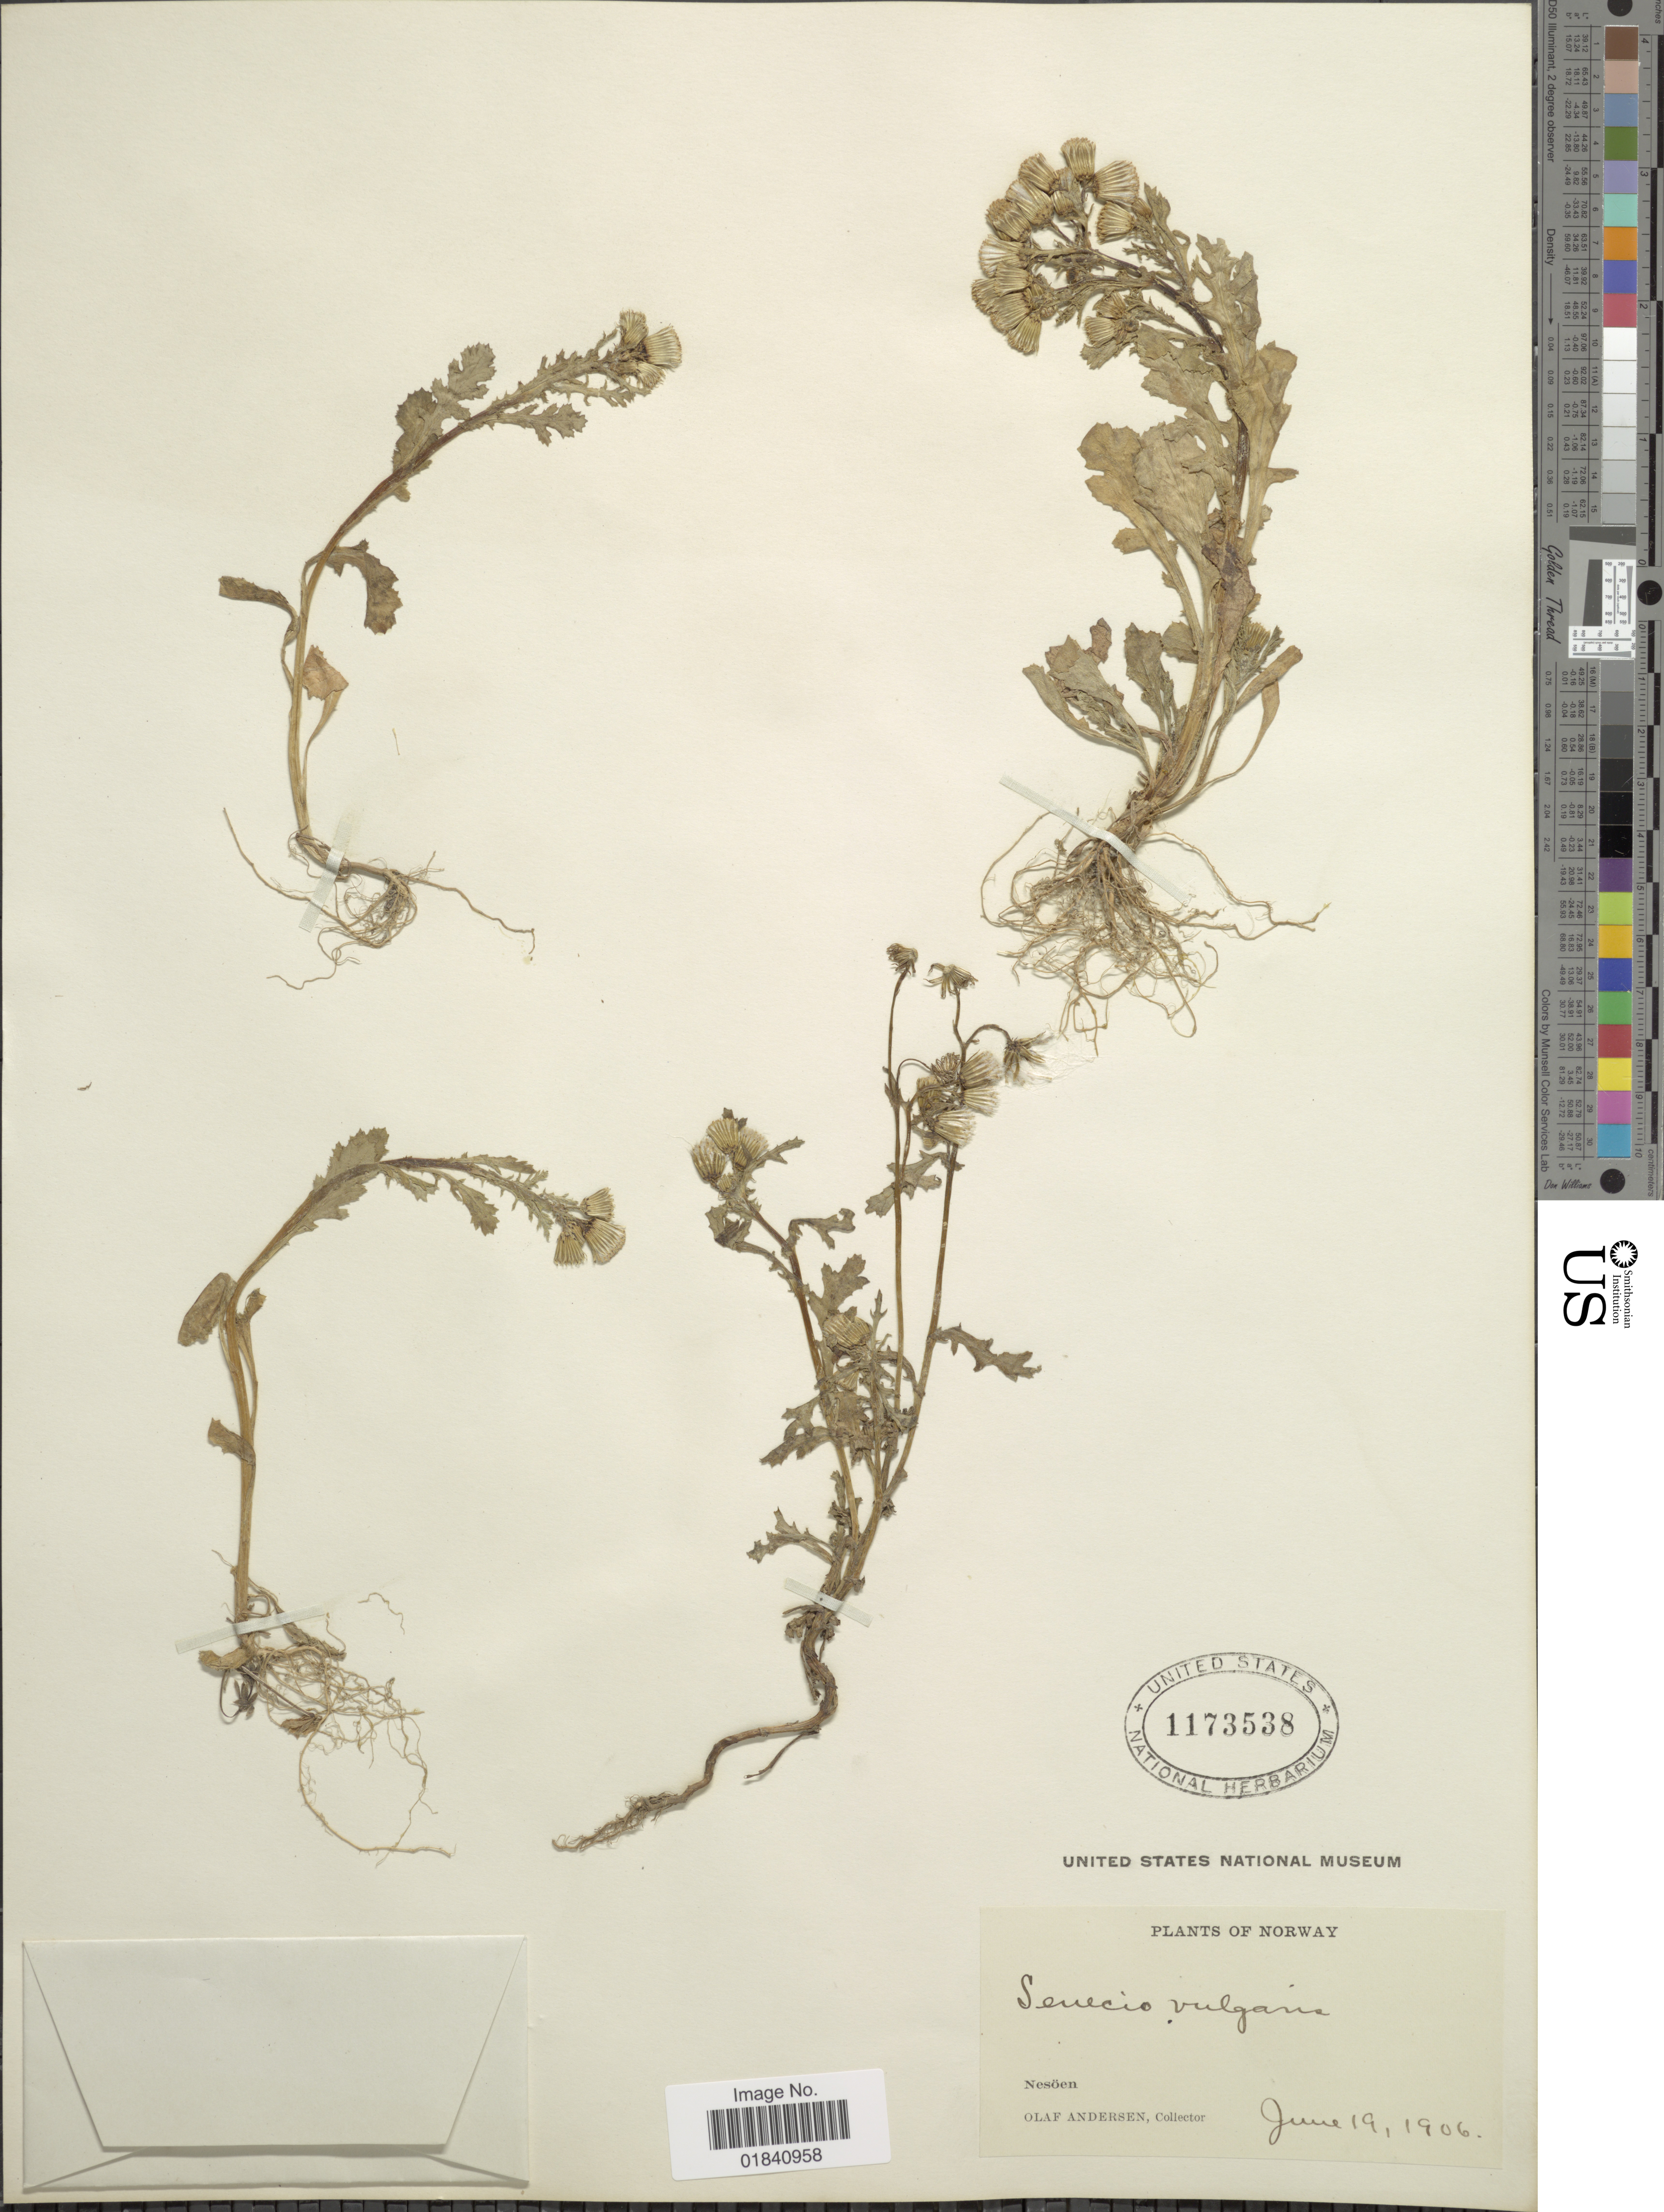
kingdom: Plantae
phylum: Tracheophyta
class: Magnoliopsida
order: Asterales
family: Asteraceae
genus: Senecio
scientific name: Senecio vulgaris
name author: L.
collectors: O. Andersen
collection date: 1906-06-19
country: Norway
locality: Nesöen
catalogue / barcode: US 1173538